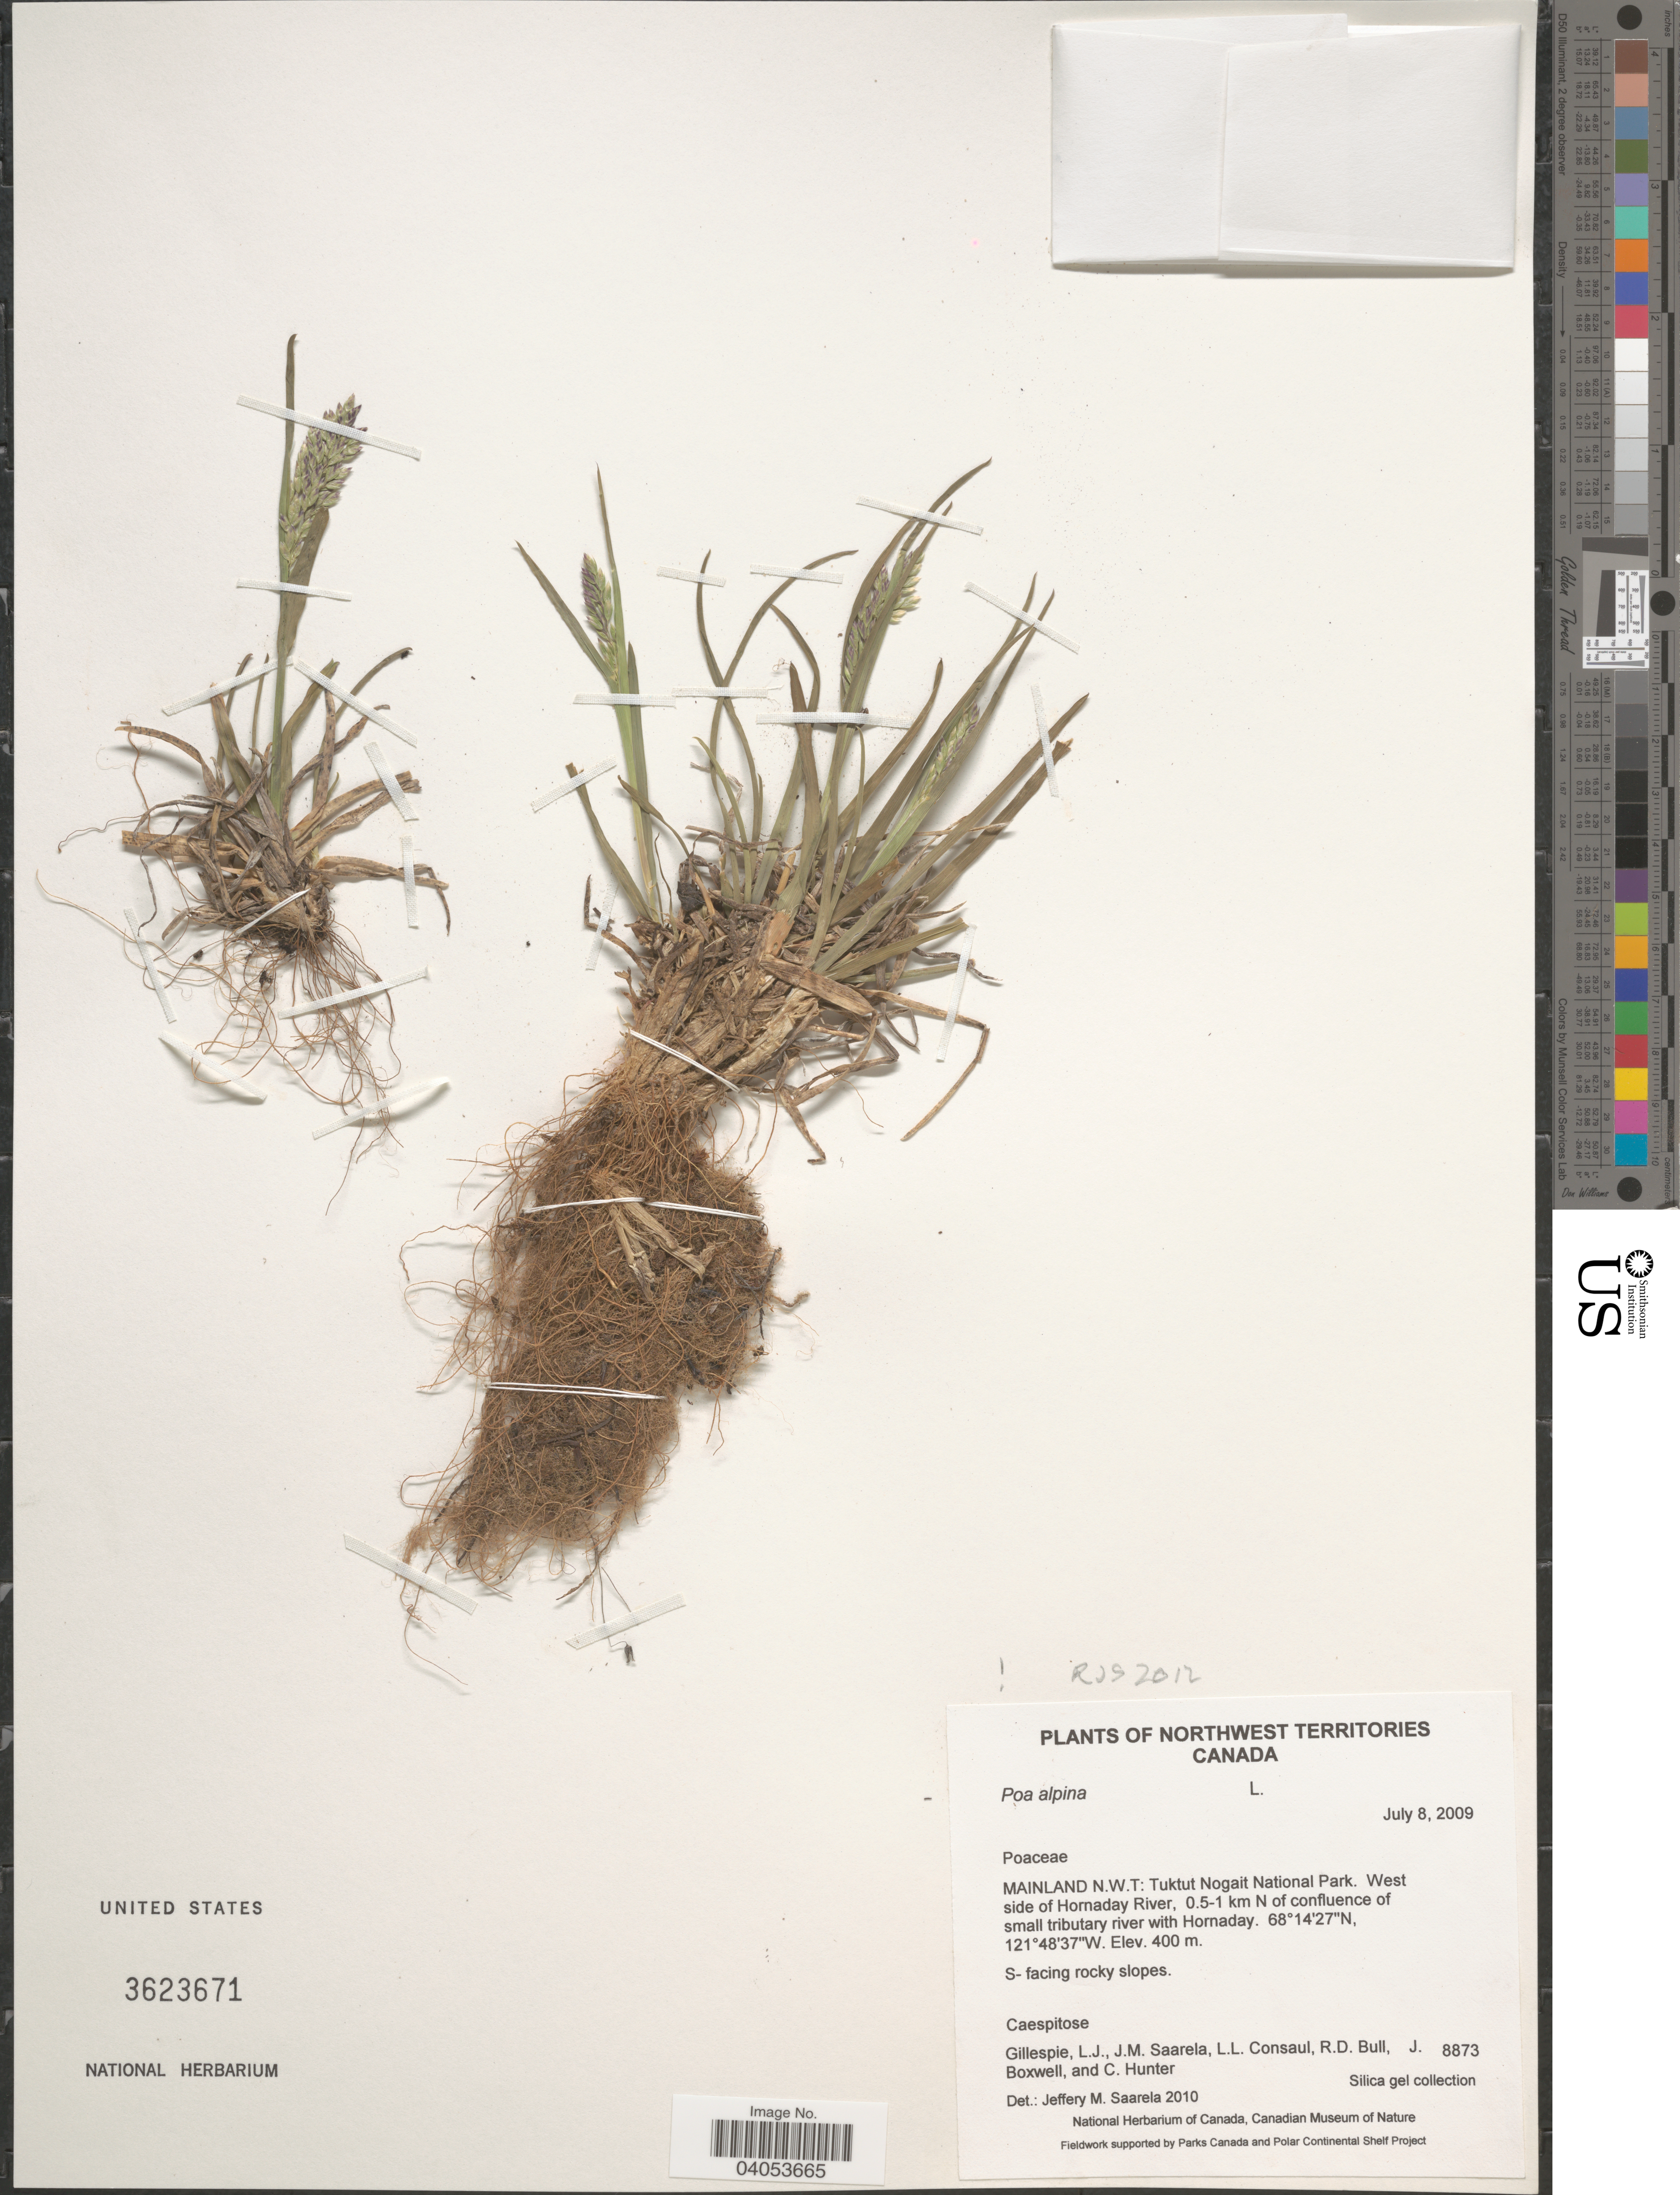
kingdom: Plantae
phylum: Tracheophyta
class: Liliopsida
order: Poales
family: Poaceae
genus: Poa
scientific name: Poa alpina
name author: L.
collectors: L. Gillespie, J. Saarela, L. Consaul, R. Bull & et al.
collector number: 8873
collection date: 2009-07-08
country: Canada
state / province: Northwest Territories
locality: Mainland N.W.T: Tuktut Nogait National Park. West side of Homaday River, 0.5-1 km N of confluence of small tributary river with Homaday. S-facing rocky slopes.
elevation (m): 400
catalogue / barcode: US 3623671